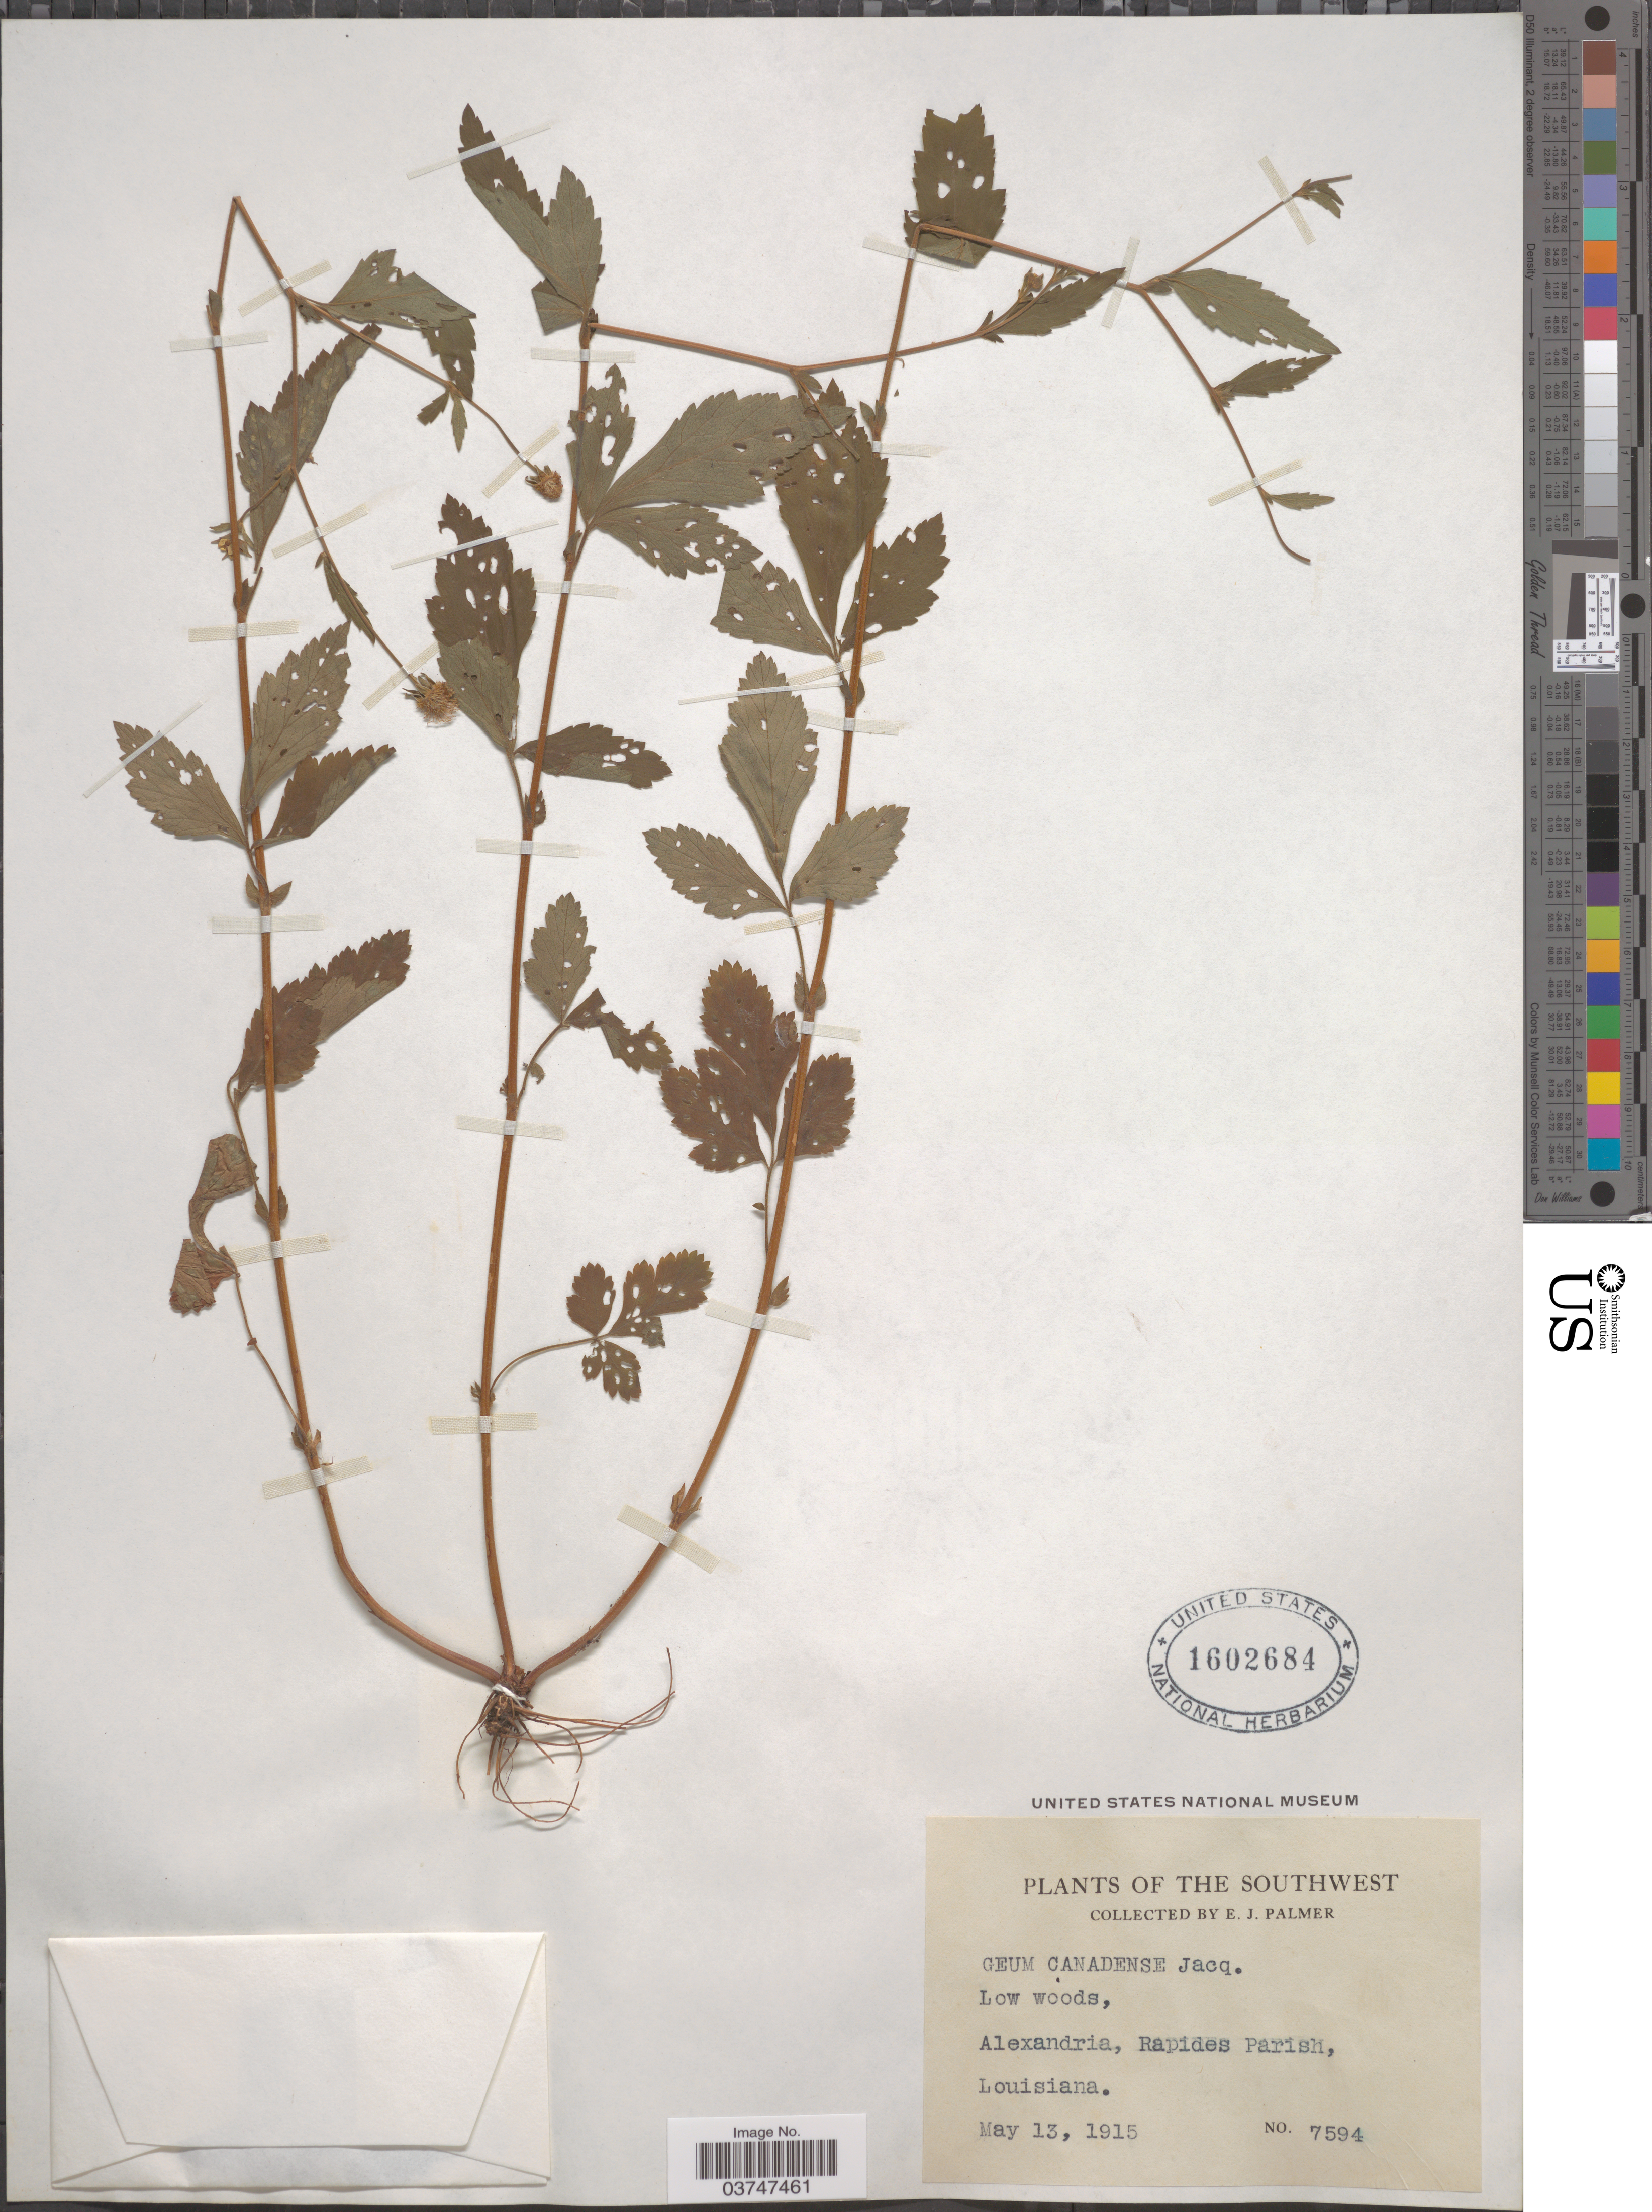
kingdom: Plantae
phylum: Tracheophyta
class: Magnoliopsida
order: Rosales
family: Rosaceae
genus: Geum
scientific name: Geum canadense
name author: Jacq.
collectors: E. J. Palmer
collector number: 7594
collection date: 1915-05-13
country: United States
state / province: Louisiana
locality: The Southwest. Alexandria, Rapides Parish.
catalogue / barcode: US 1602684